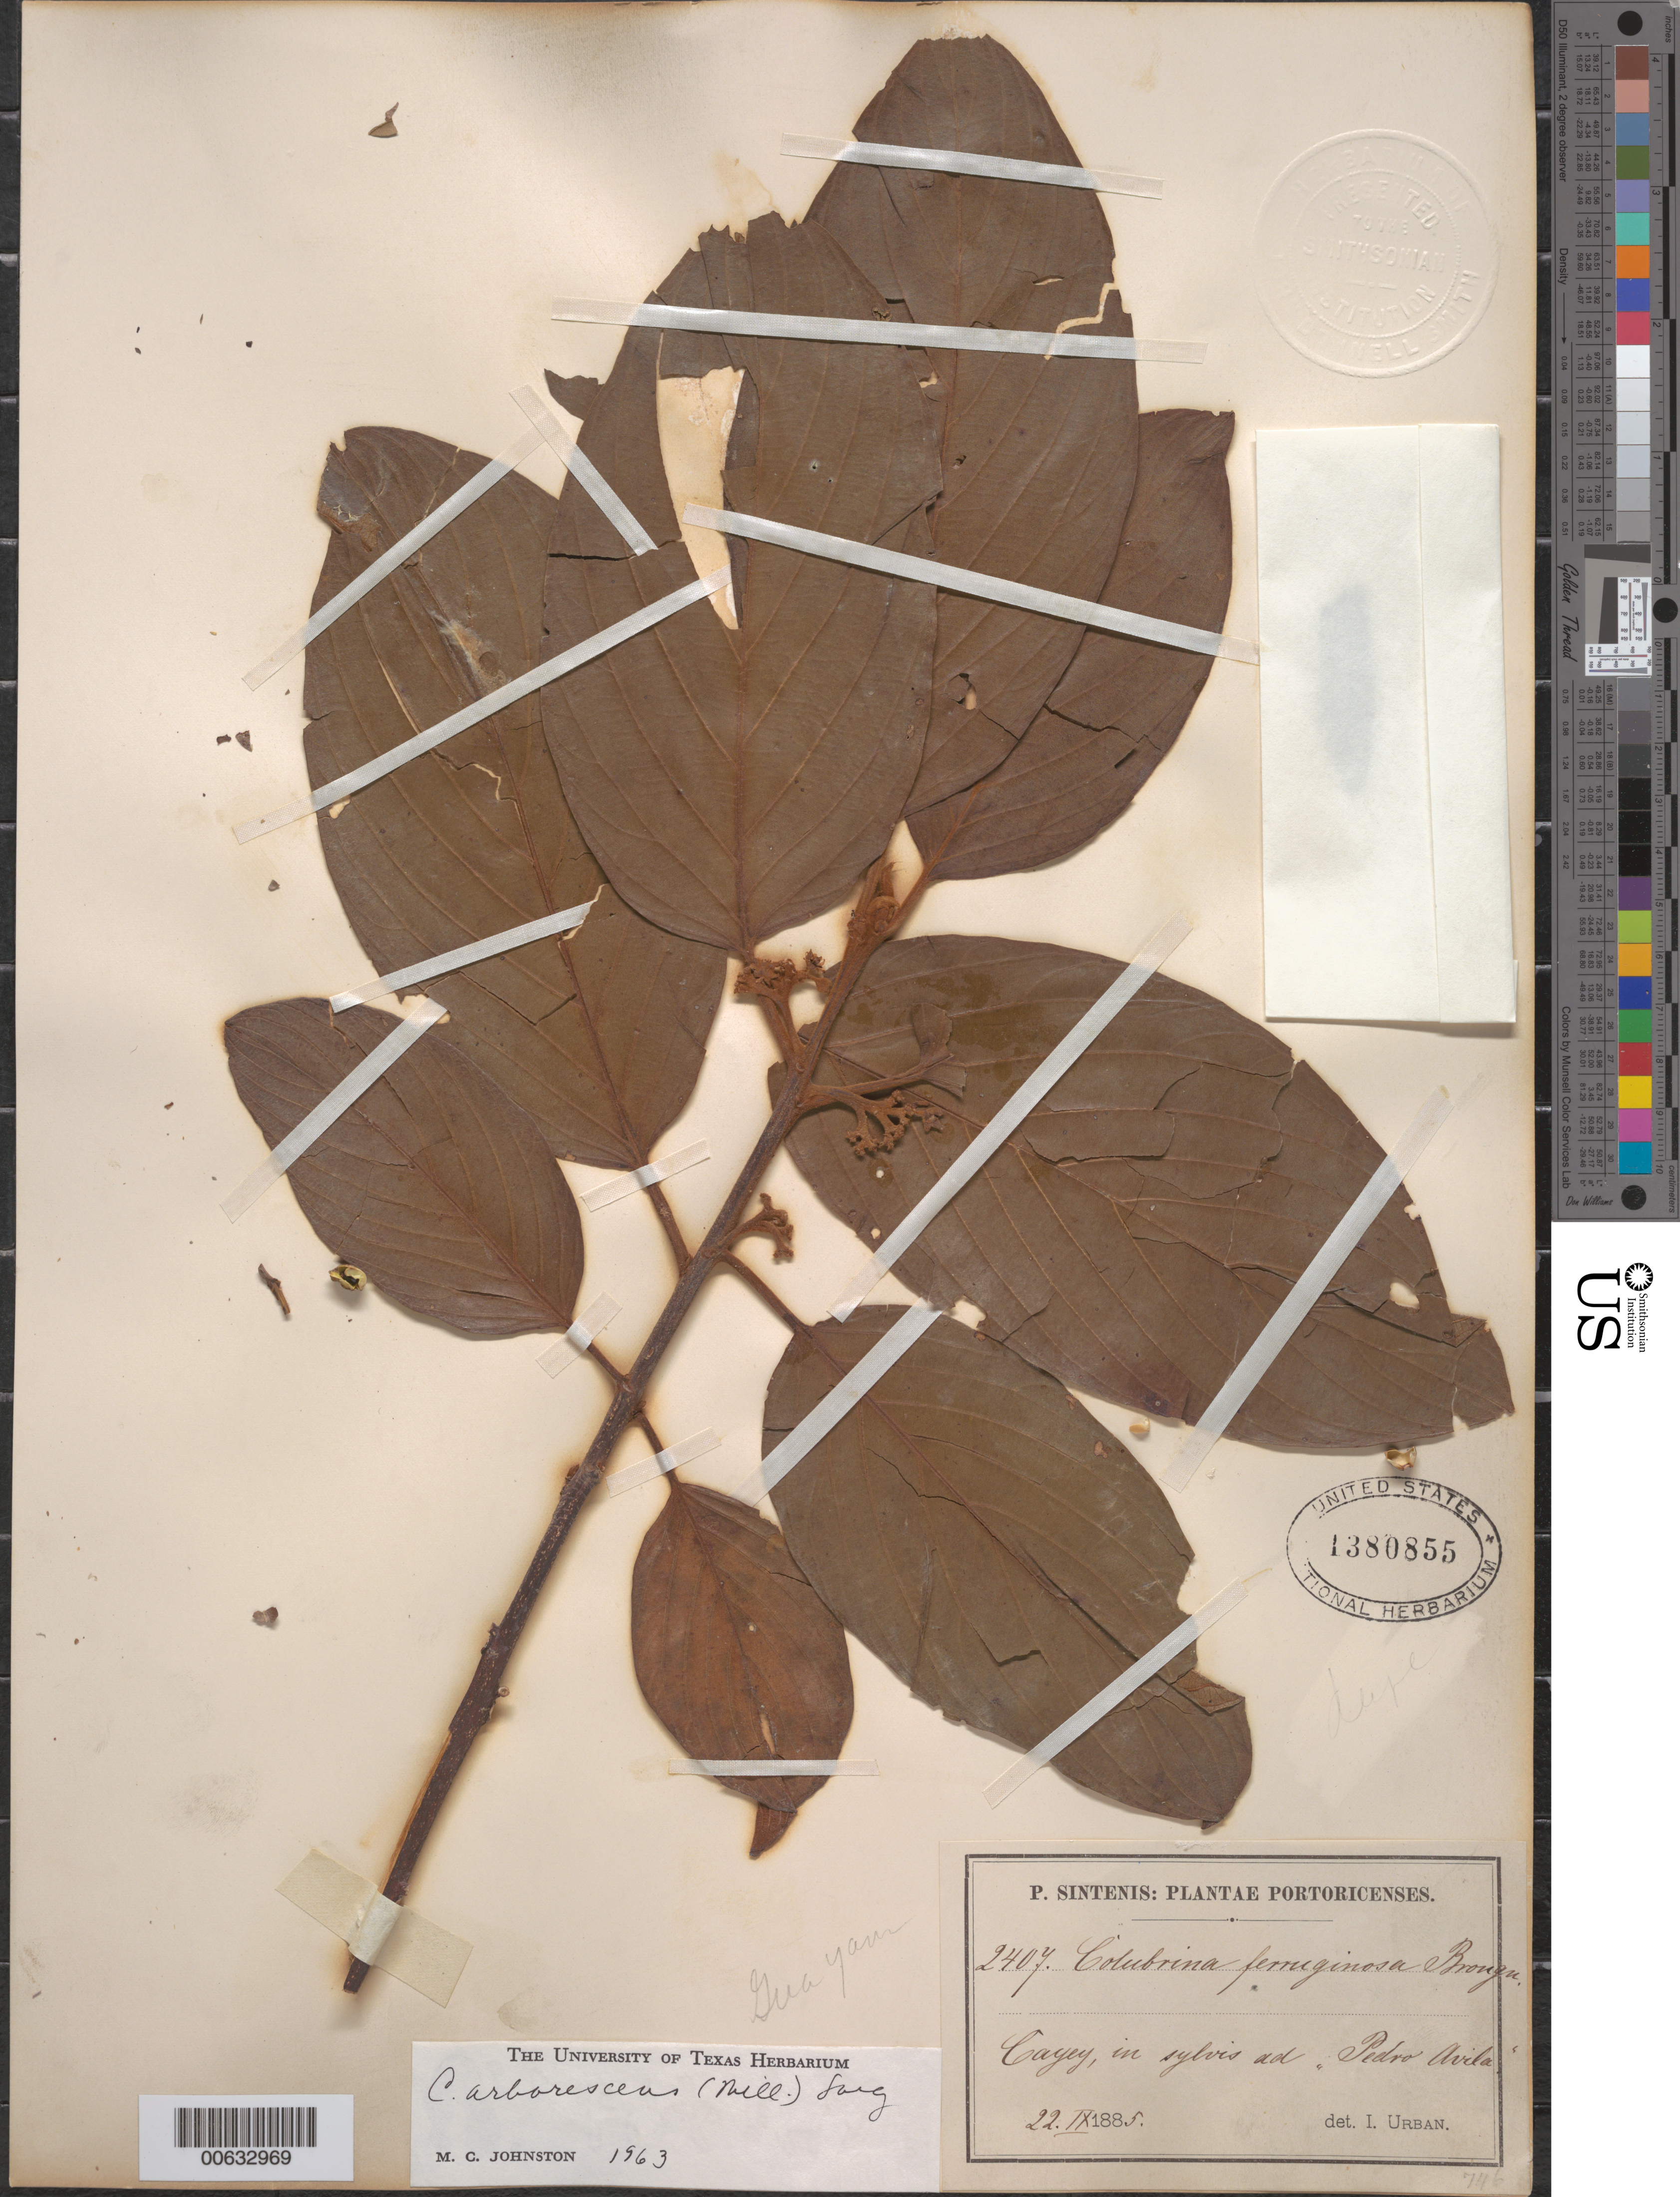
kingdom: Plantae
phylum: Tracheophyta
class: Magnoliopsida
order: Rosales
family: Rhamnaceae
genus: Colubrina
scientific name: Colubrina arborescens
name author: (Mill.) Sarg.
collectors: P. Sintenis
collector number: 2407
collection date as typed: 22 Sep 1885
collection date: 1885-09-22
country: Puerto Rico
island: Greater Antilles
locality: Cayey, in sylvis ad Pedro Airla.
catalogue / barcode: US 1380855